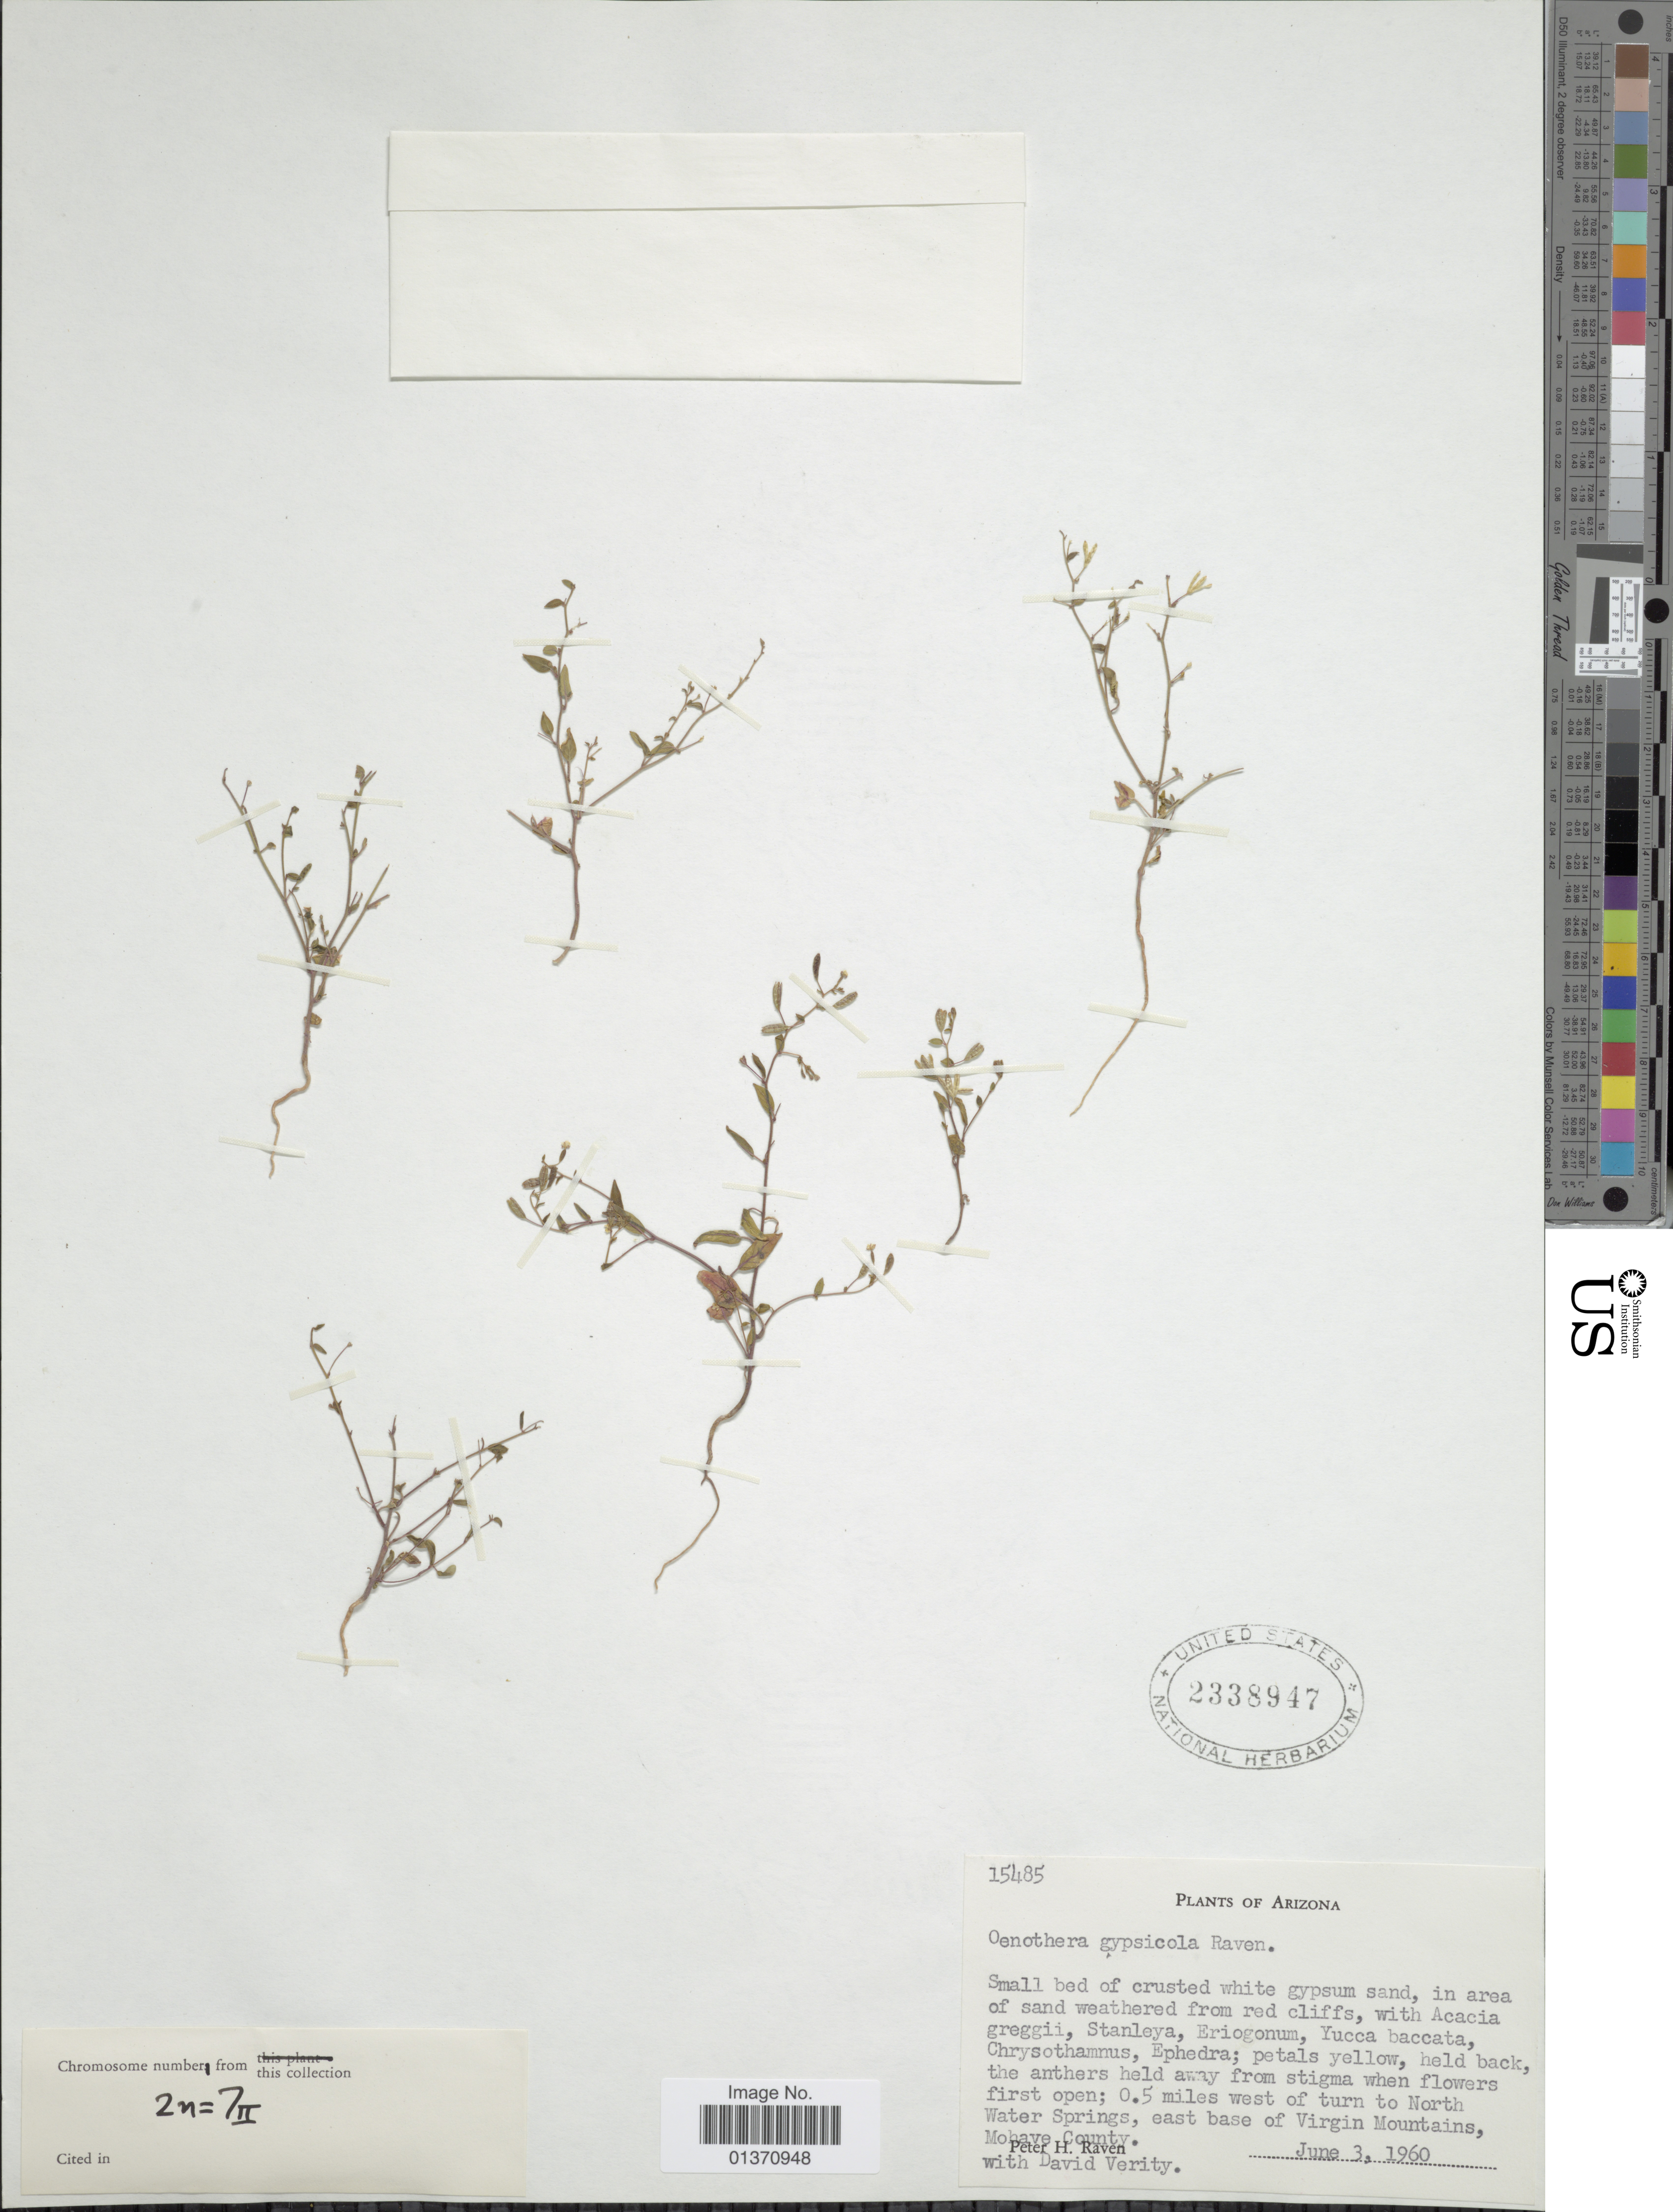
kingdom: Plantae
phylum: Tracheophyta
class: Magnoliopsida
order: Myrtales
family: Onagraceae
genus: Chylismia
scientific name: Chylismia exilis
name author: (P.H. Raven) W.L. Wagner & Hoch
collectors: P. H. Raven & D. Verity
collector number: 15485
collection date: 1960-06-03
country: United States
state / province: Arizona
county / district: Mohave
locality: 0.5 miles W of turn to North Water Springs, E base of Virgin Mountains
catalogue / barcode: US 2338947